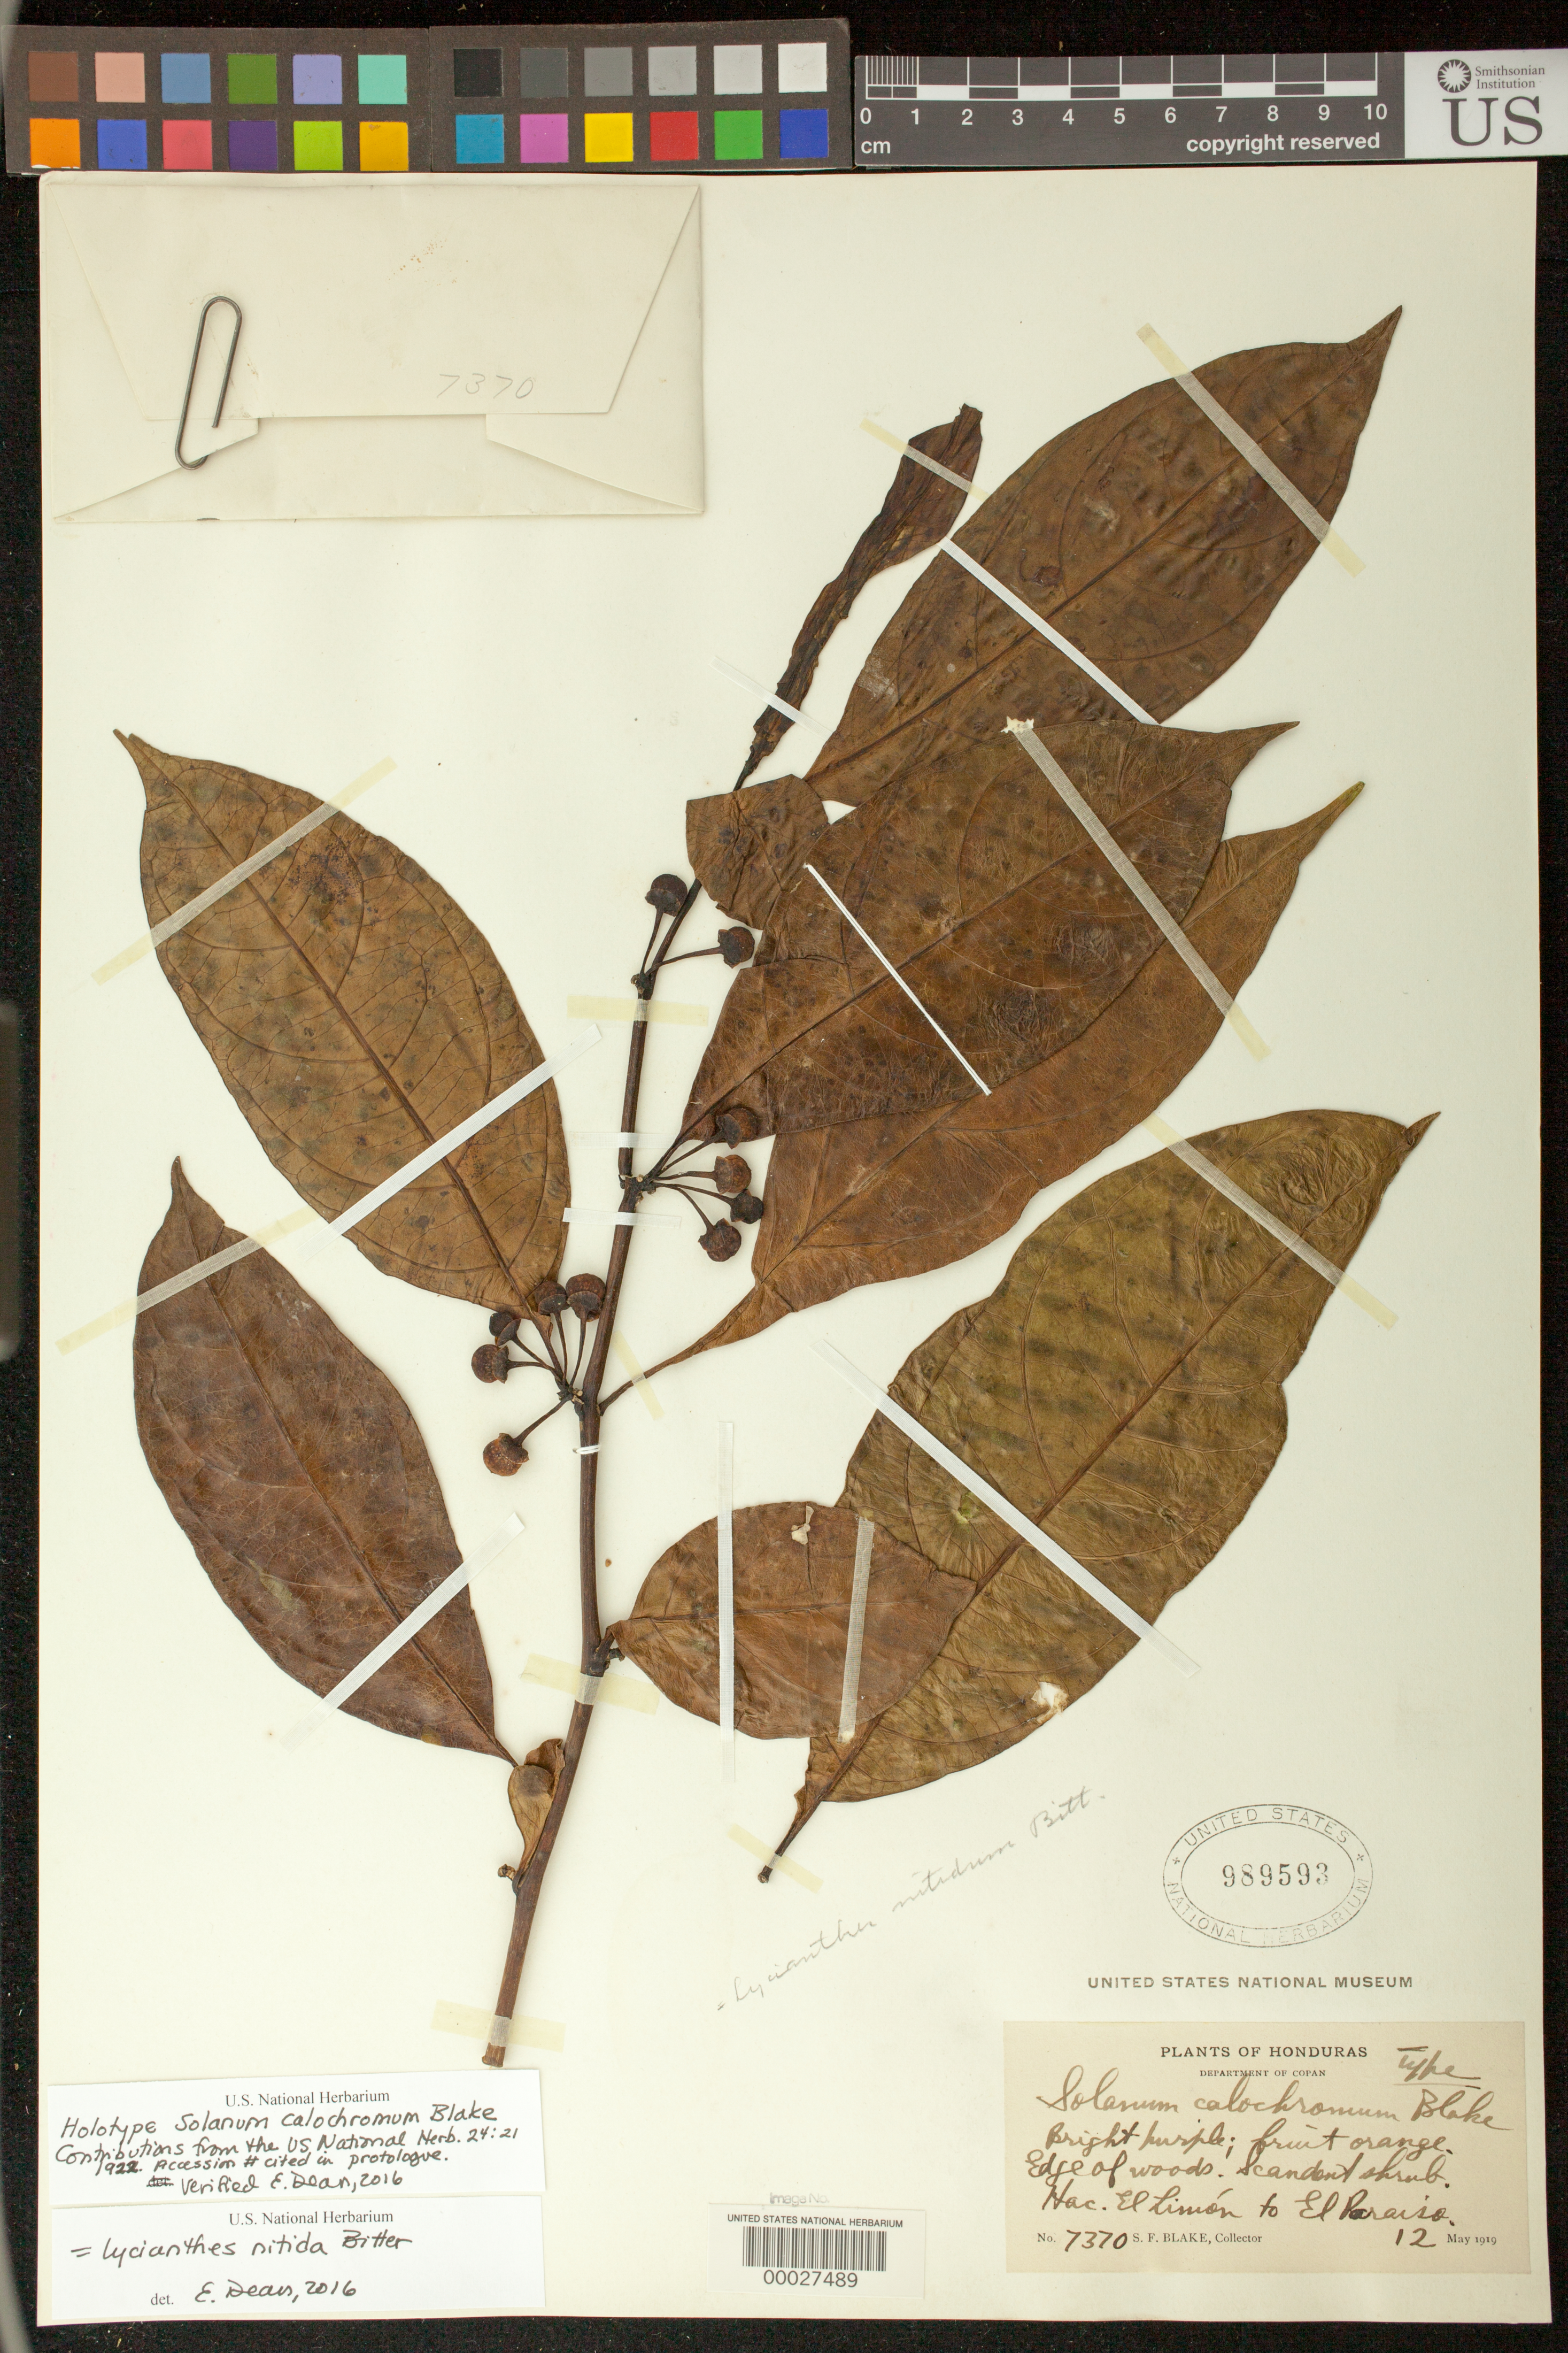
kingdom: Plantae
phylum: Tracheophyta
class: Magnoliopsida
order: Solanales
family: Solanaceae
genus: Solanum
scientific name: Solanum calochromum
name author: S.F. Blake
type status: Holotype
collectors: S. Blake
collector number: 7370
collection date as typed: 12 May 1919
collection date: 1919-05-12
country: Honduras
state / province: Copán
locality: Between Hacienda El Limon and El Paraiso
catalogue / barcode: US 989593